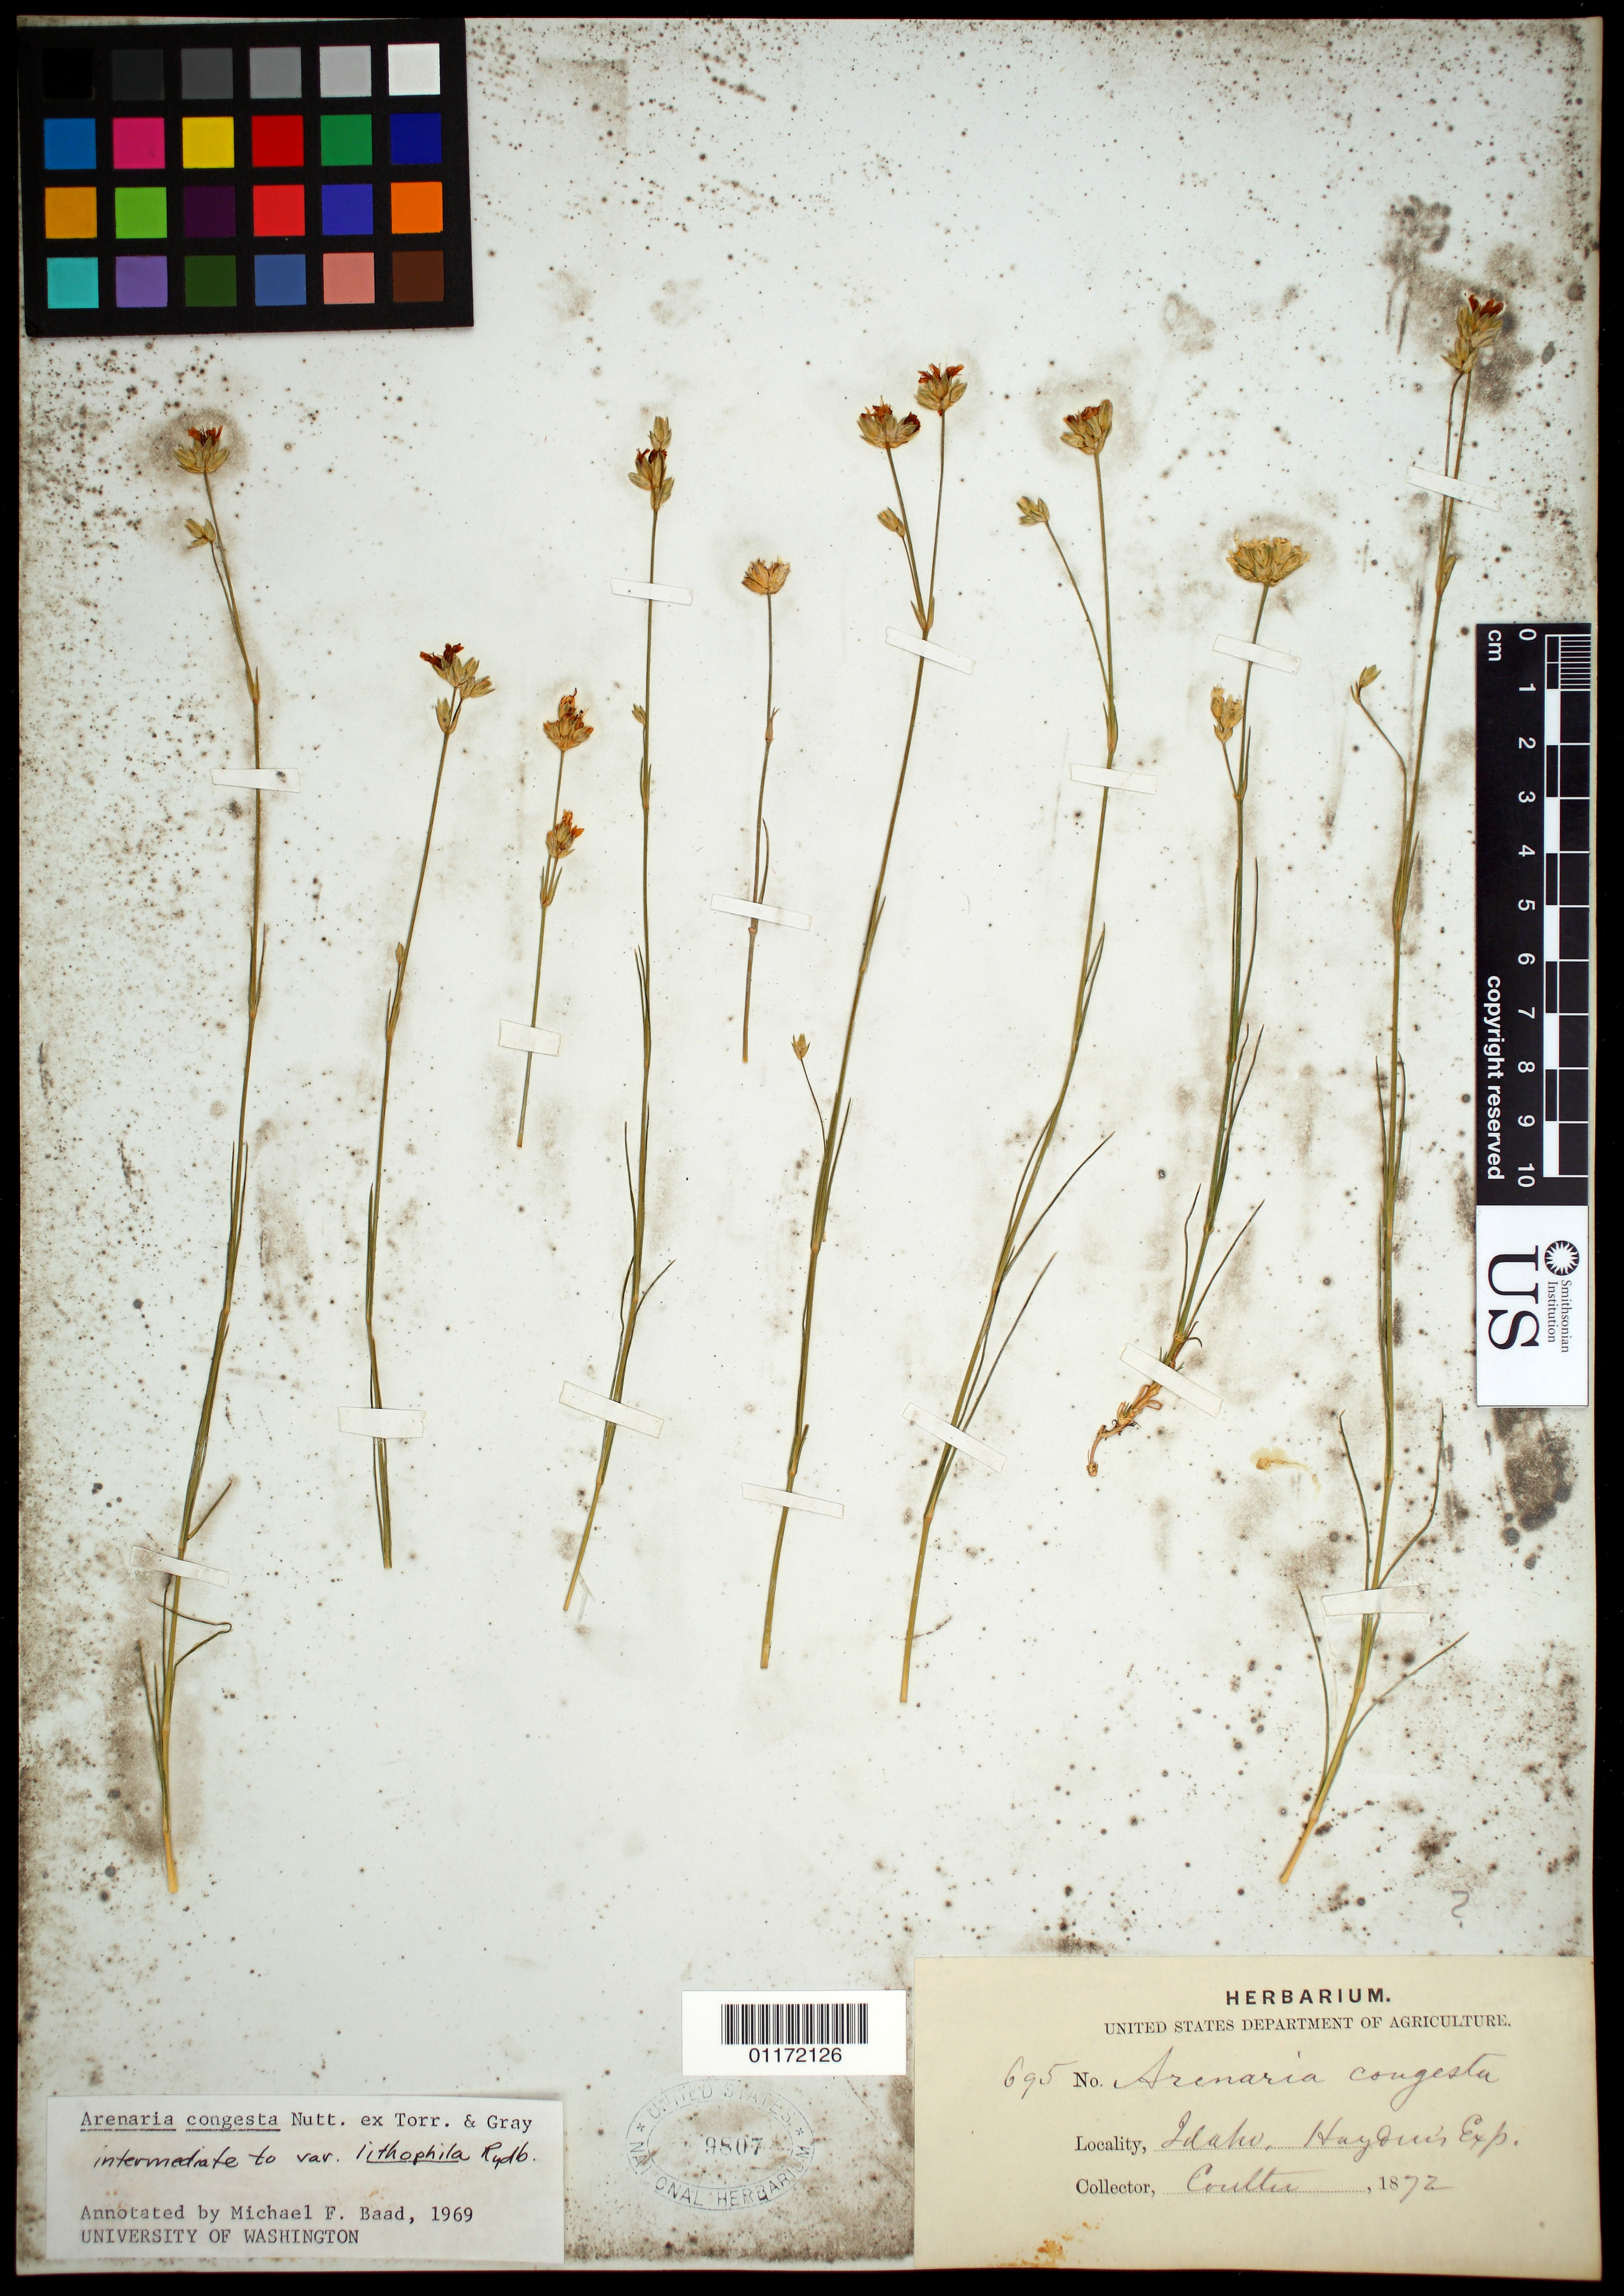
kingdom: Plantae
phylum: Tracheophyta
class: Magnoliopsida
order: Caryophyllales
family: Caryophyllaceae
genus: Eremogone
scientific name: Eremogone congesta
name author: (Nutt.) Ikonn.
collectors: -- Coulter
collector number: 695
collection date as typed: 1872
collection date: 1872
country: United States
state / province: Idaho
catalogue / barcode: US 9807